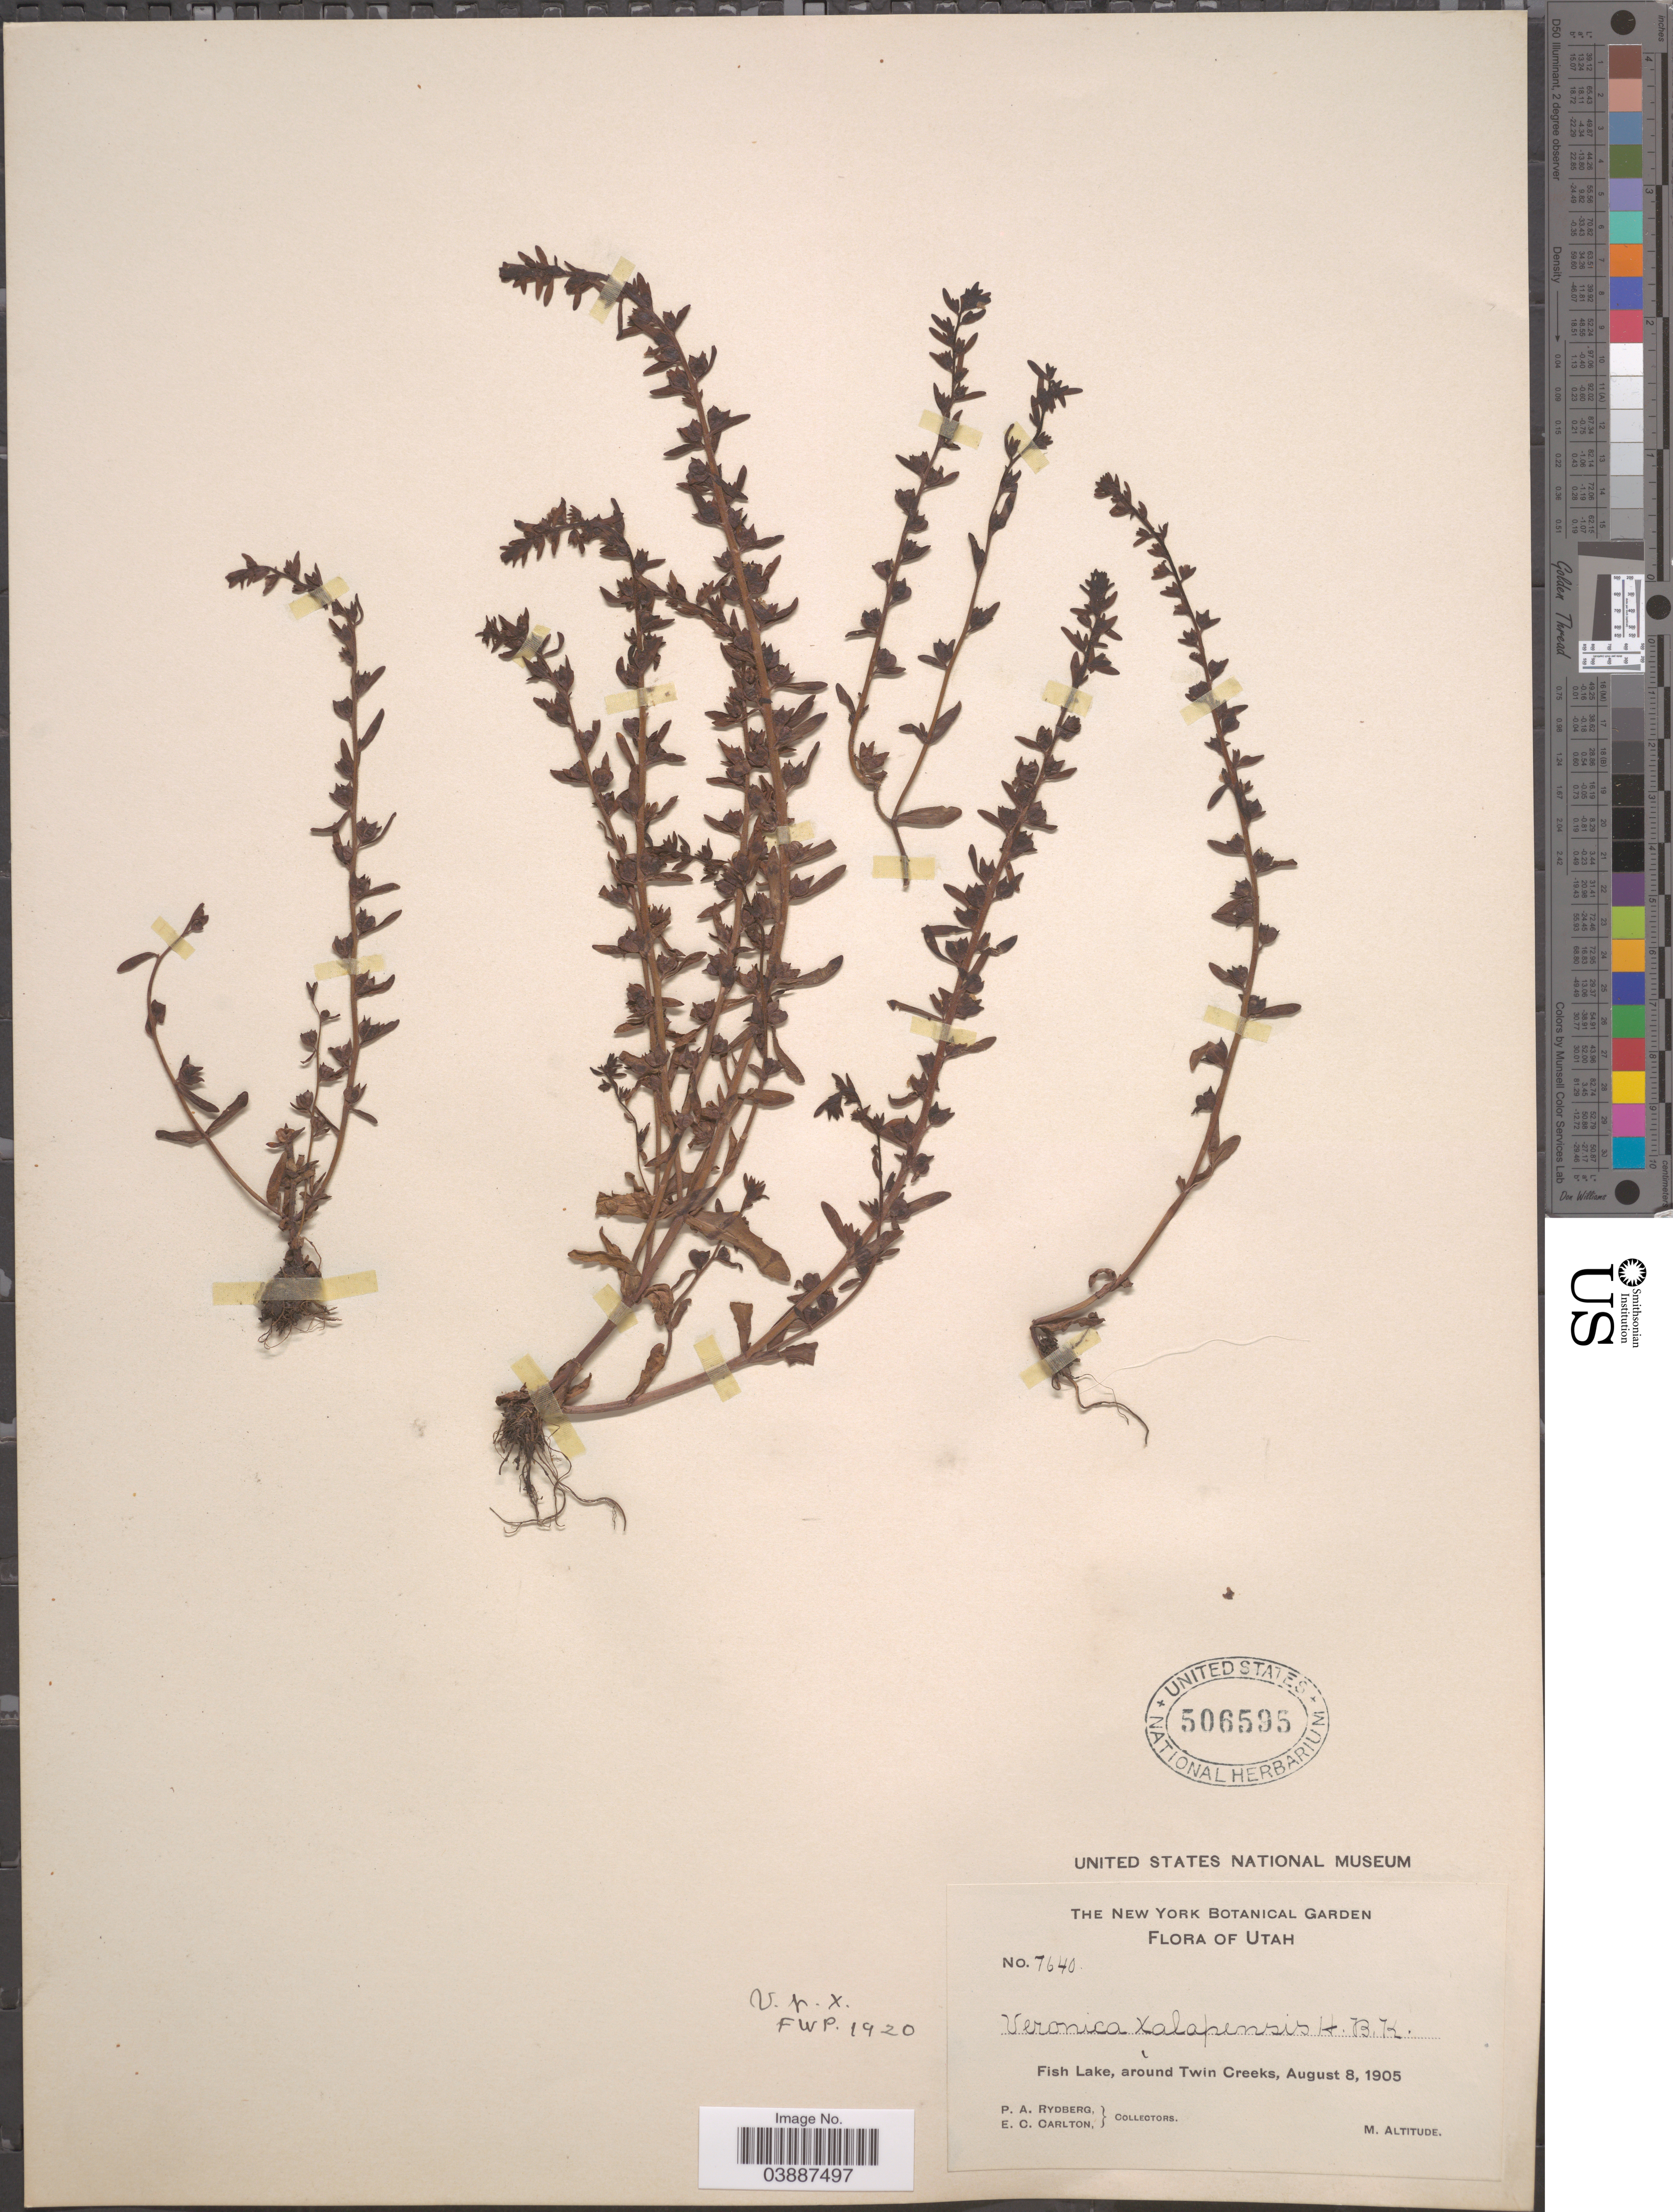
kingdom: Plantae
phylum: Tracheophyta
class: Magnoliopsida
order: Lamiales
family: Plantaginaceae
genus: Veronica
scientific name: Veronica xalapensis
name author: Kunth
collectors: P. A. Rydberg & E. Carlton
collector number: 7640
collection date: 1905-08-08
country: United States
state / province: Utah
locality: Fish Lake, around Twin Creeks.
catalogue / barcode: US 506595